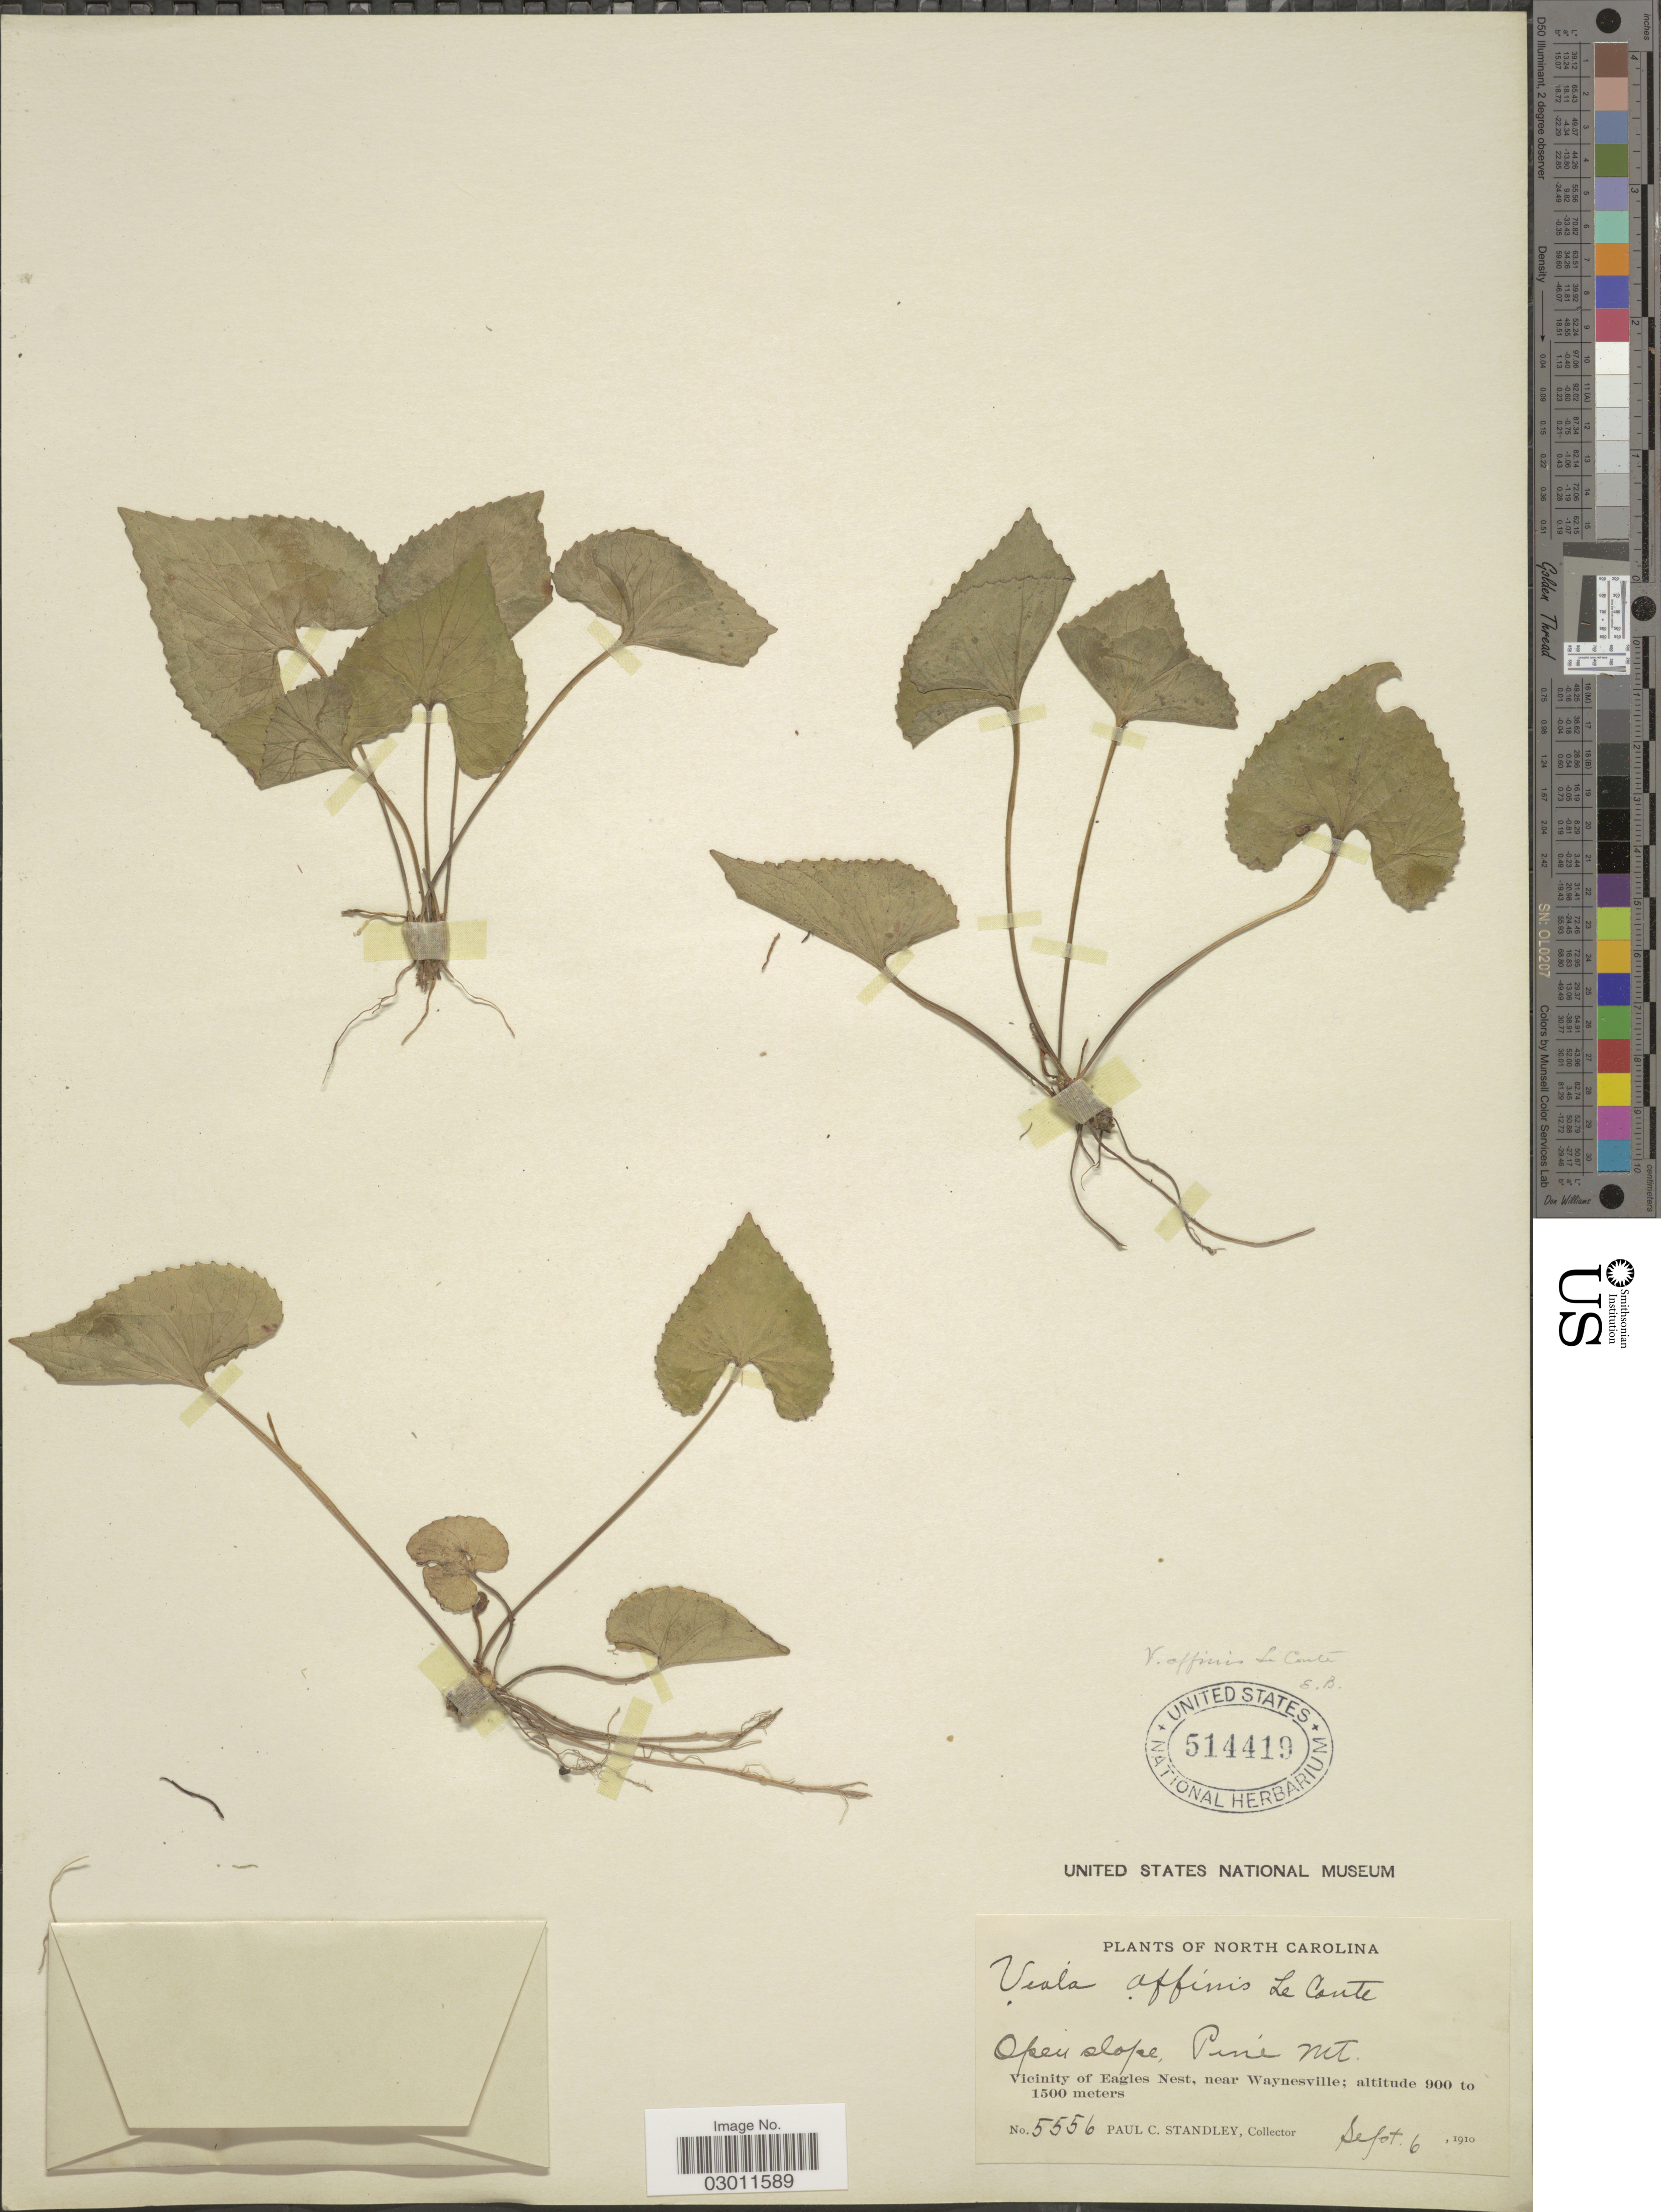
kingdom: Plantae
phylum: Tracheophyta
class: Magnoliopsida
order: Malpighiales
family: Violaceae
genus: Viola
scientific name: Viola affinis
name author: LeConte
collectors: P. C. Standley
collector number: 5556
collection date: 1910-09-06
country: United States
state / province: North Carolina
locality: Pine Mt., Vicinity of Eagles Nest, near Waynesville.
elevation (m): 900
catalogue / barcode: US 514419